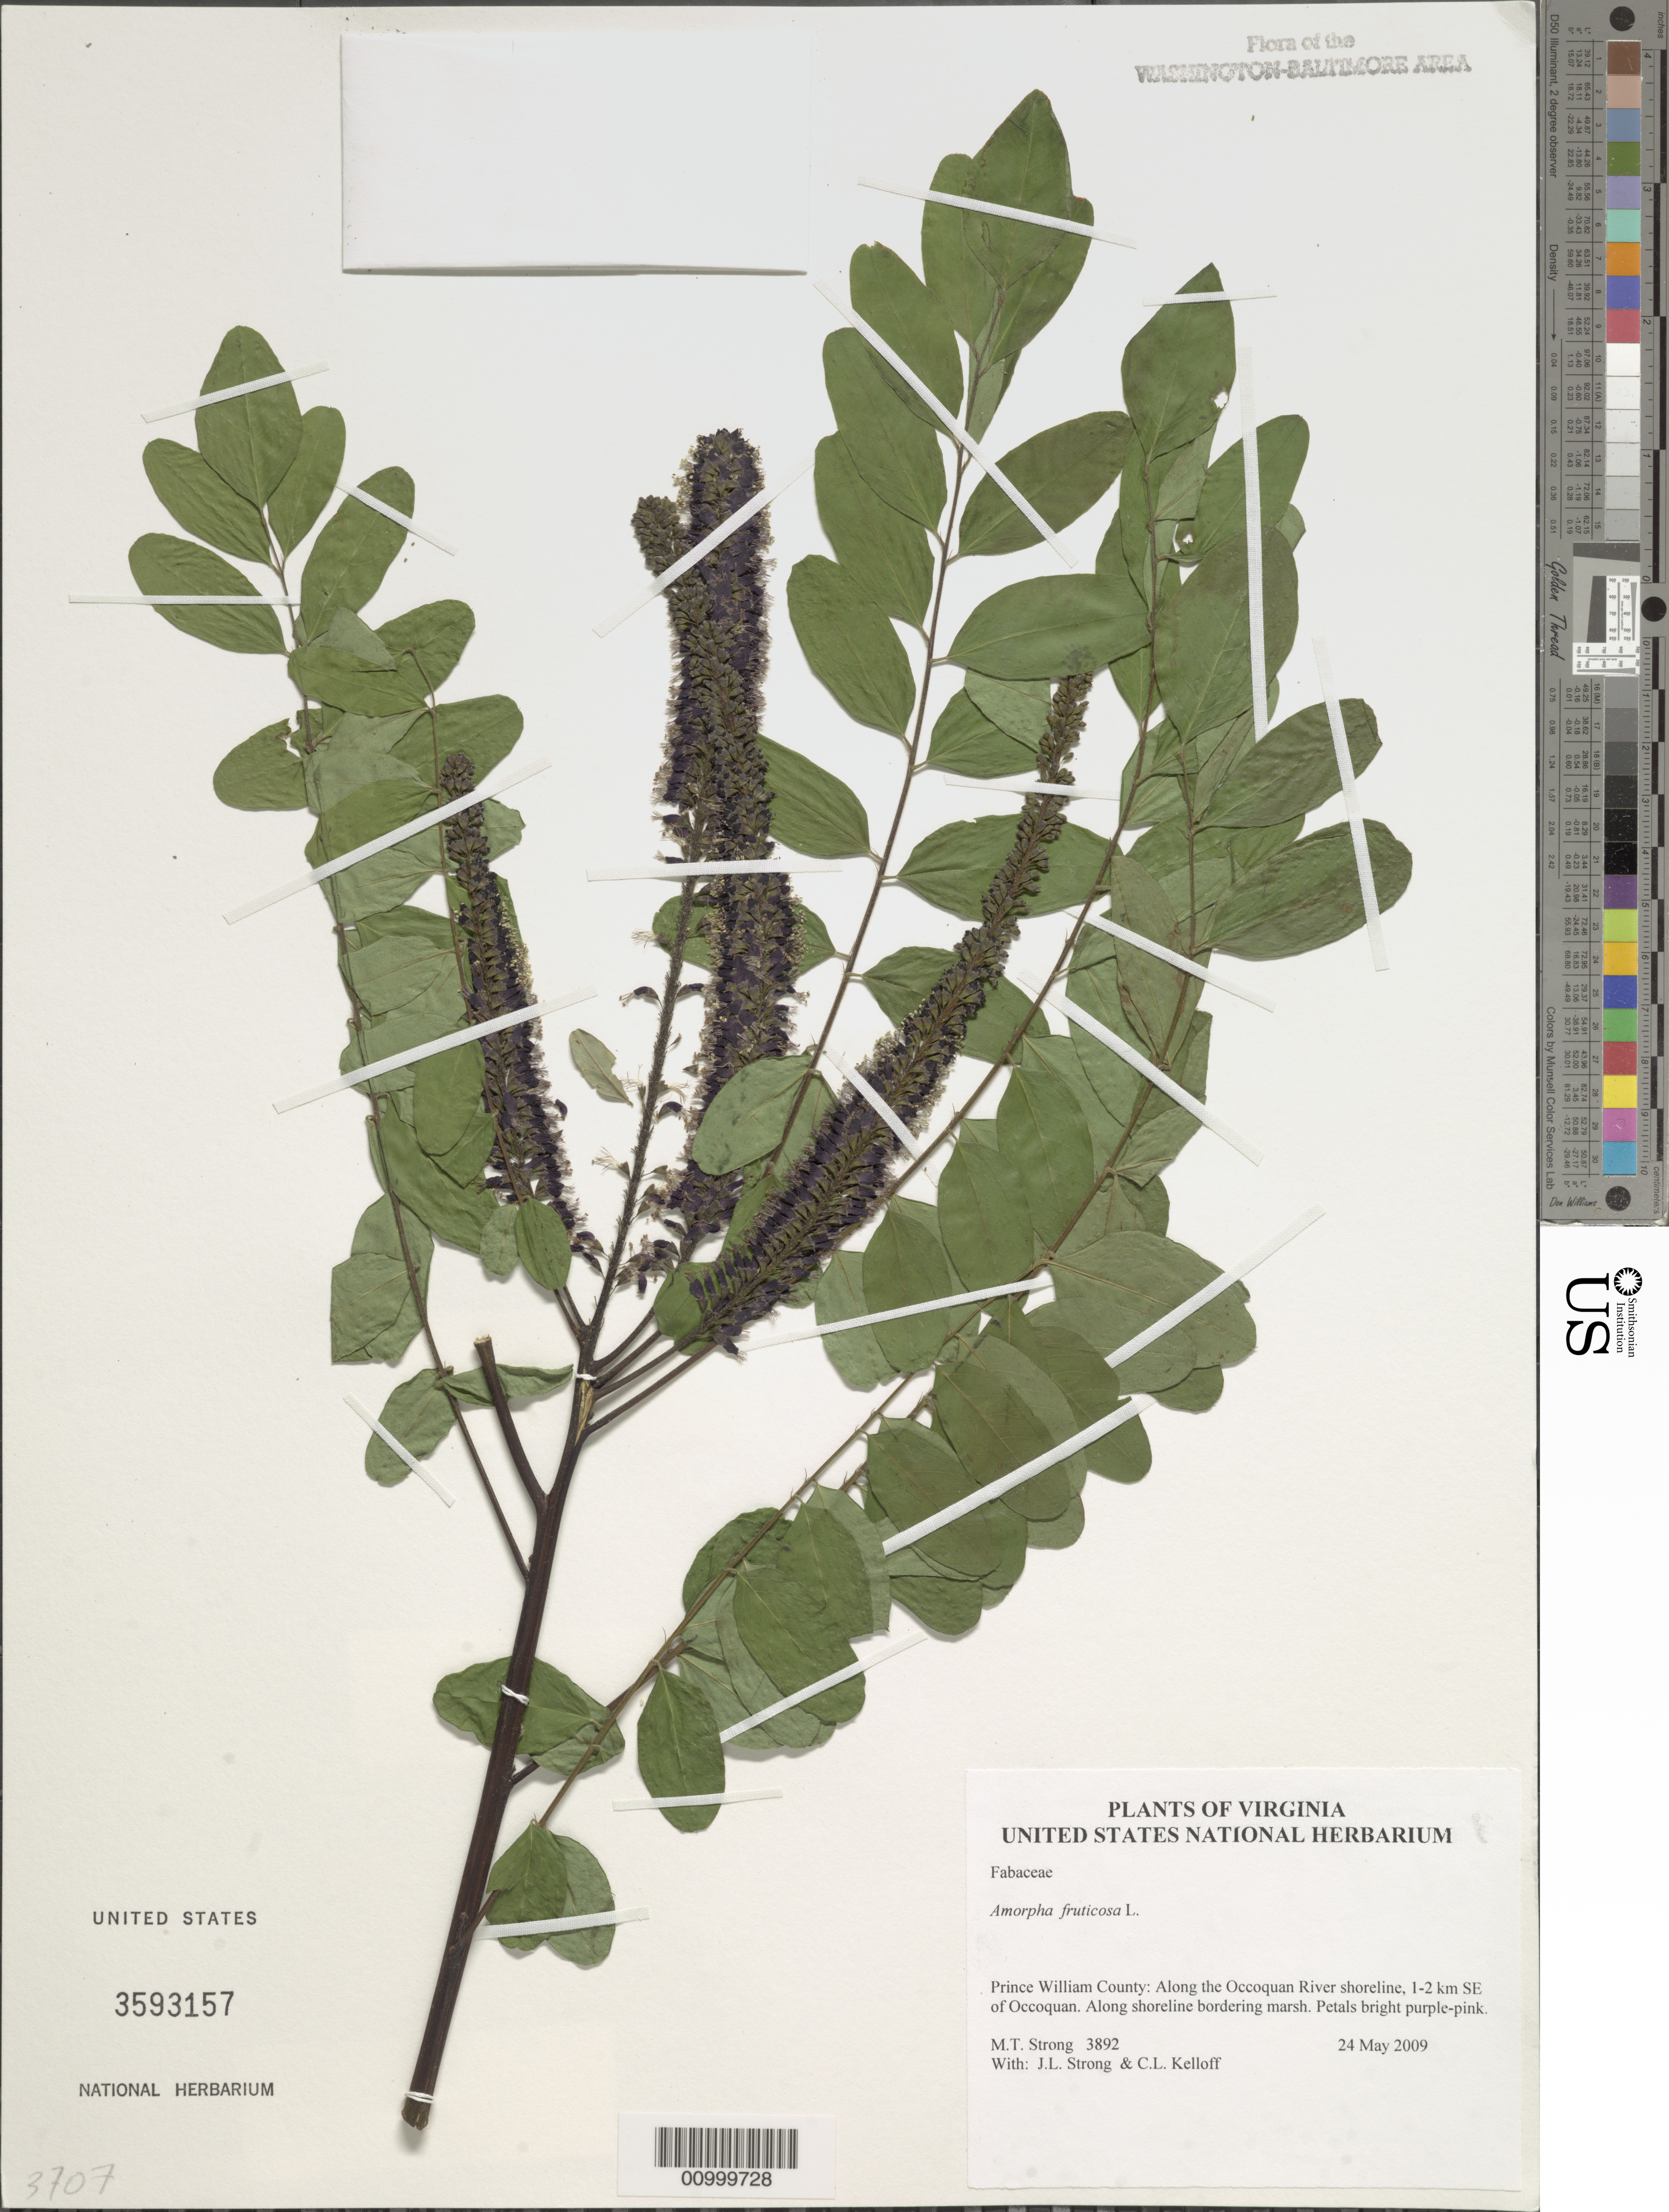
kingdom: Plantae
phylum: Tracheophyta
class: Magnoliopsida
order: Fabales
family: Fabaceae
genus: Amorpha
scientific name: Amorpha fruticosa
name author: L.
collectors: M. T. Strong, J. L. Strong & C. L. Kelloff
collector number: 3892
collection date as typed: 24 May 2009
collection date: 2009-05-24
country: United States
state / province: Virginia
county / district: Prince William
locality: Along the Occoquan River shoreline, 1-2 SE of Occoquan.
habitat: Along shoreline bordering marsh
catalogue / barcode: US 3593157